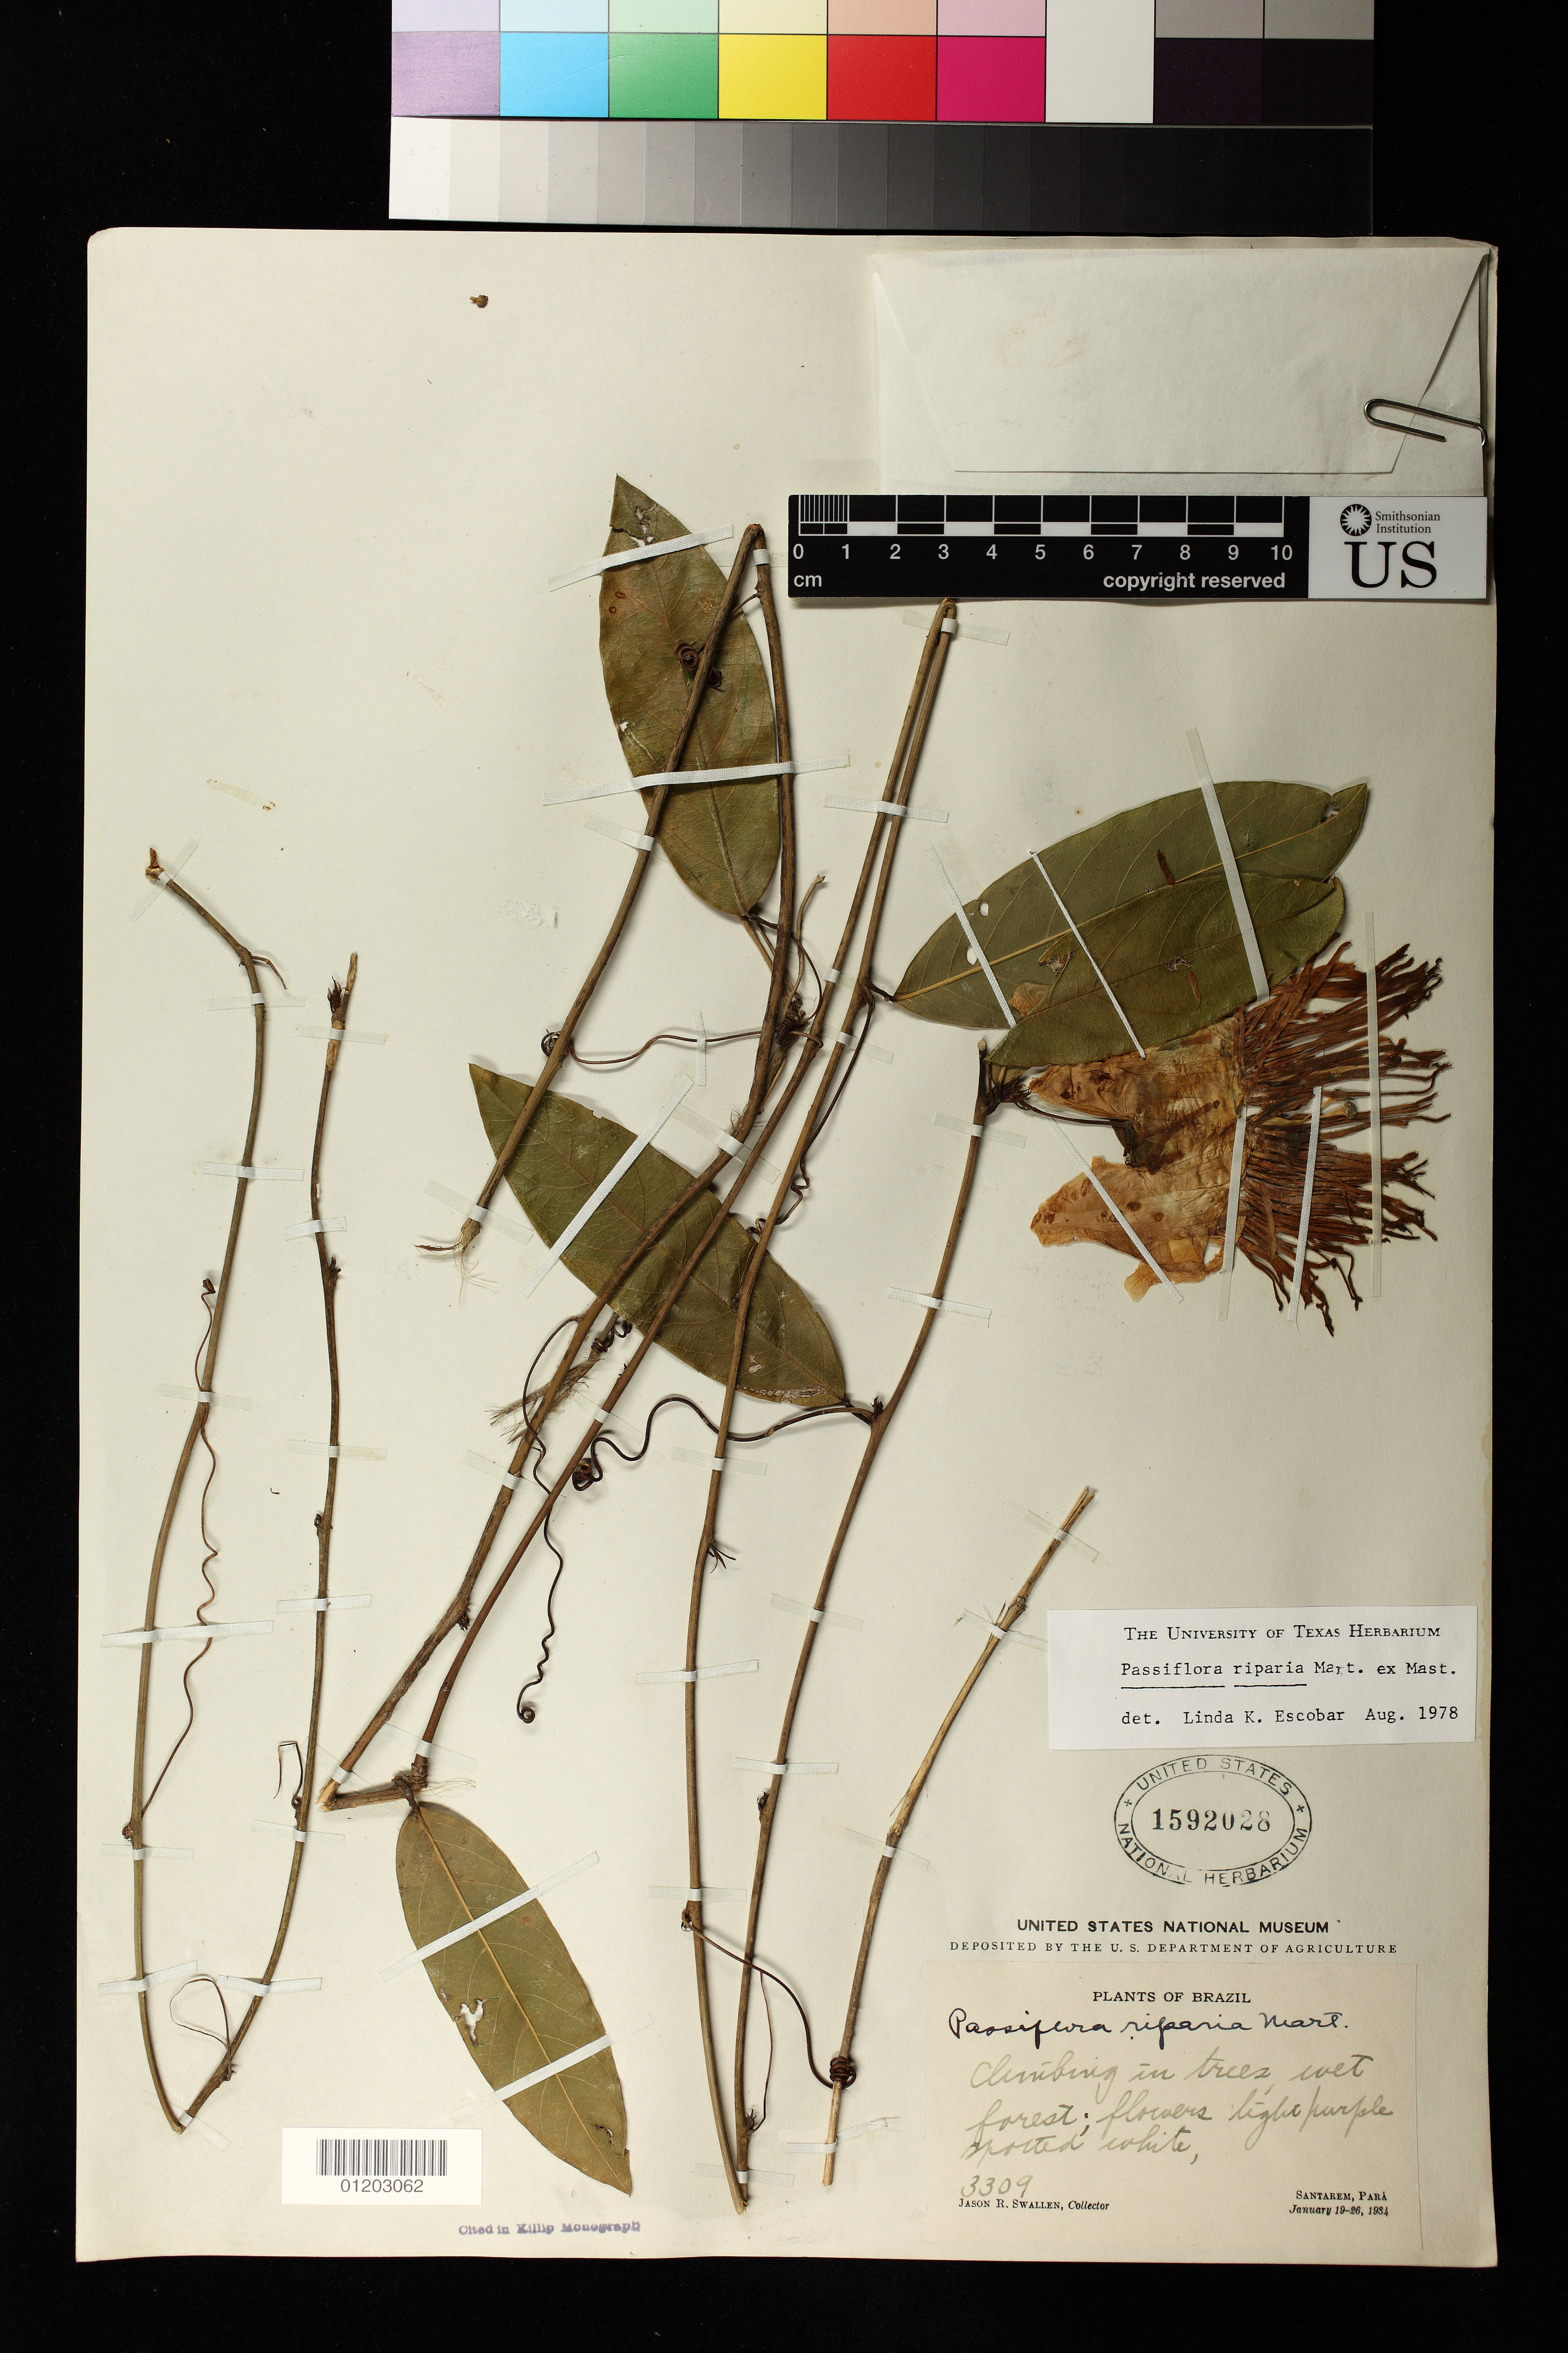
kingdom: Plantae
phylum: Tracheophyta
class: Magnoliopsida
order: Malpighiales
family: Passifloraceae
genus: Passiflora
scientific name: Passiflora riparia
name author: Mart. ex Mast.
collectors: J. R. Swallen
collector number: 3309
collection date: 1934-01-19/1934-01-26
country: Brazil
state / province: Para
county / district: Santarem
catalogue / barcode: US 1592028